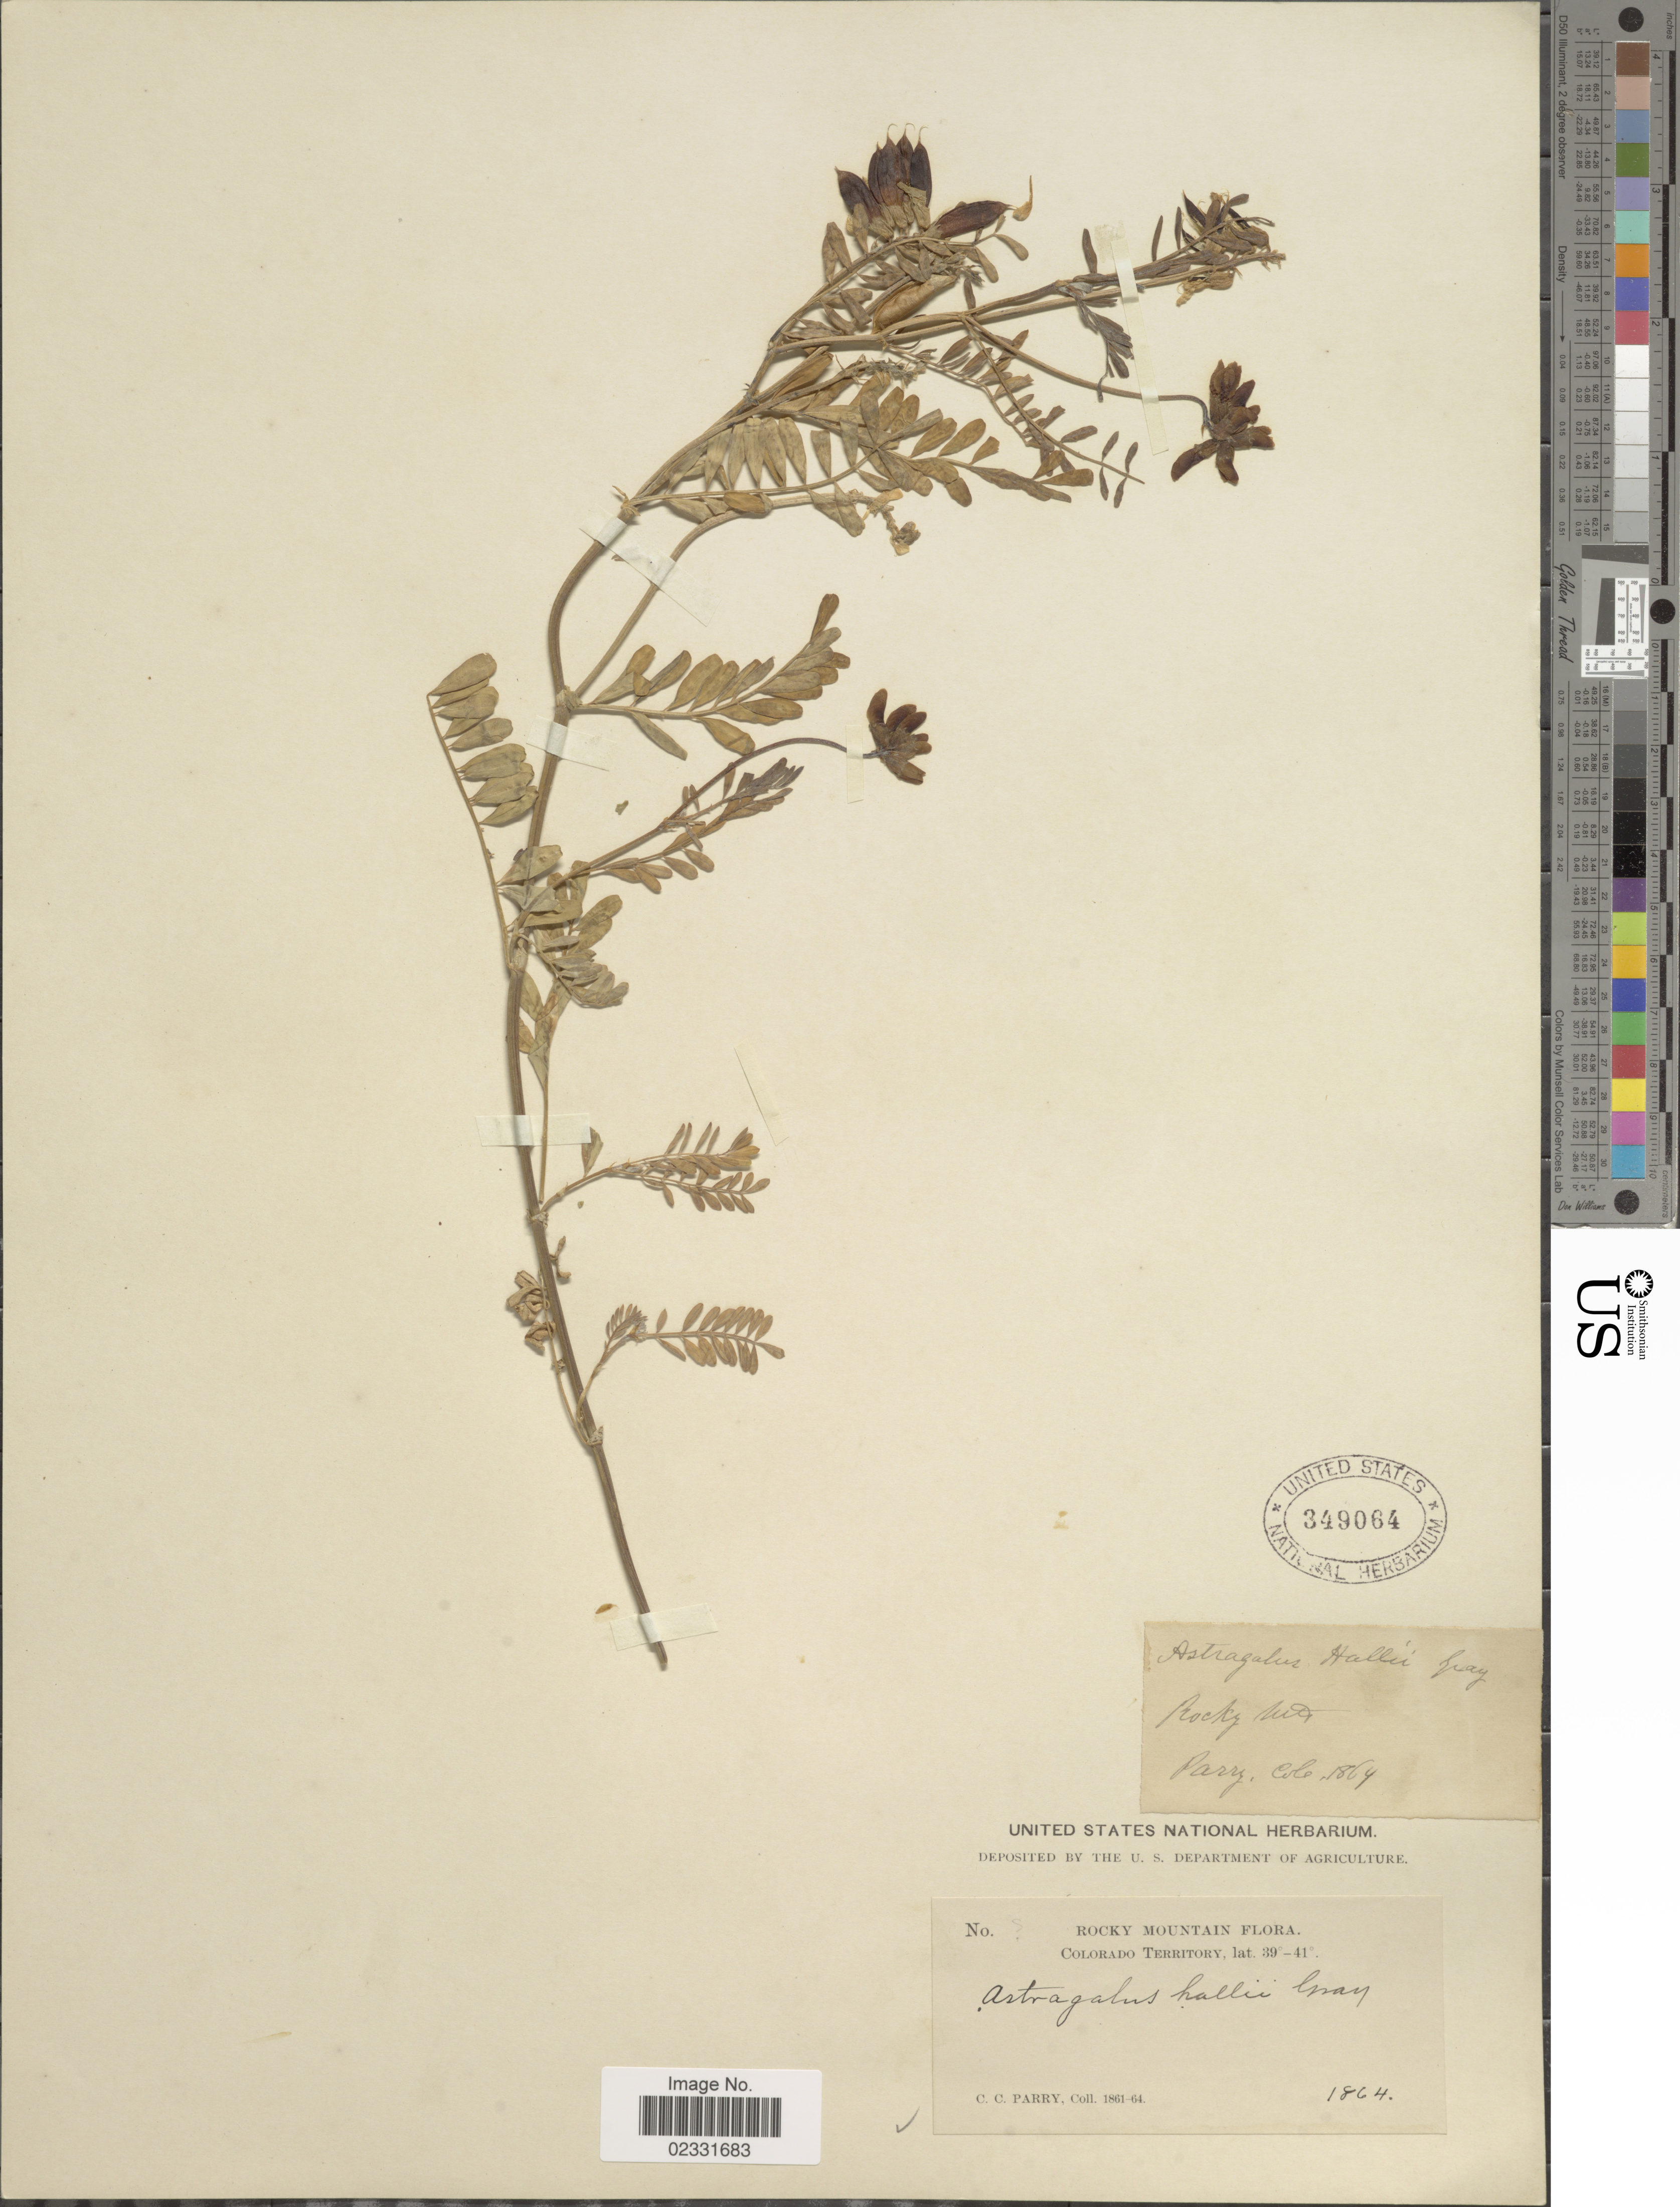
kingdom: Plantae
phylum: Tracheophyta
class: Magnoliopsida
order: Fabales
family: Fabaceae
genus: Astragalus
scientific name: Astragalus hallii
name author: A. Gray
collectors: C. C. Parry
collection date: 1864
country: United States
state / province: Colorado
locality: Rocky Mountain.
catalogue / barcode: US 349064